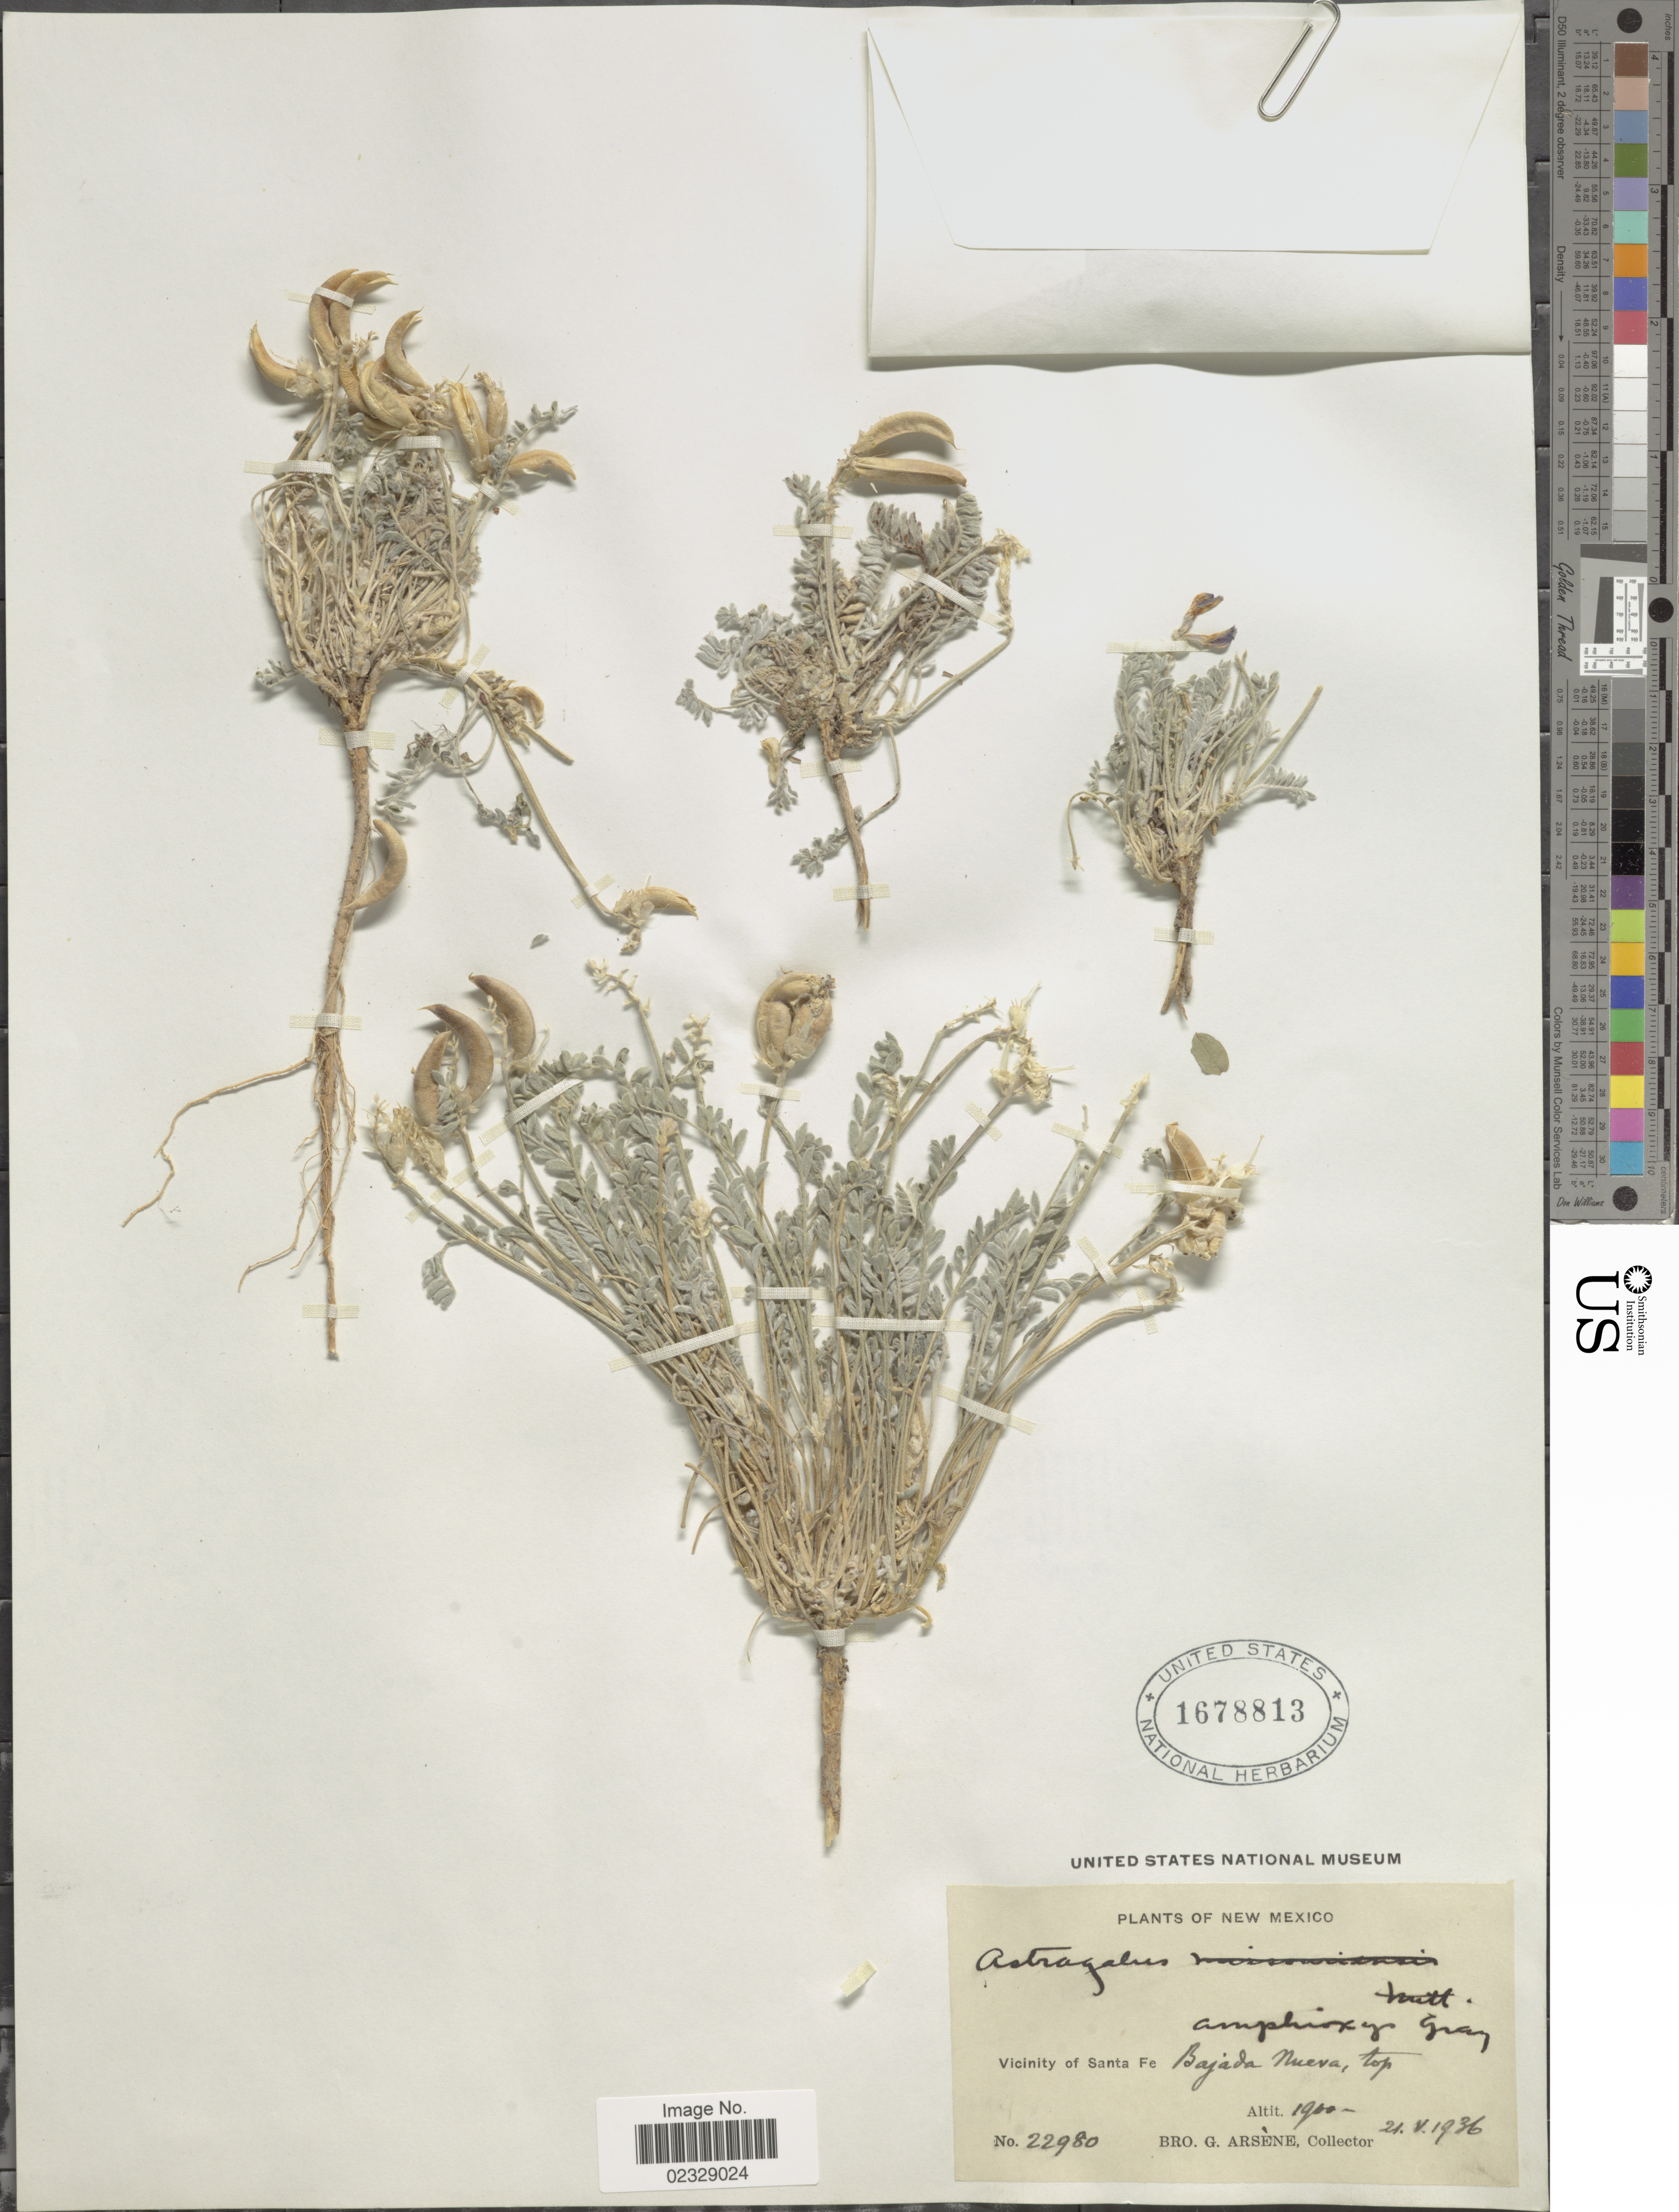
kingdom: Plantae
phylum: Tracheophyta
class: Magnoliopsida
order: Fabales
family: Fabaceae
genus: Astragalus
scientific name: Astragalus amphioxys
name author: A. Gray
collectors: Bro. G. Arsène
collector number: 22980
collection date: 1936-05-21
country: United States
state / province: New Mexico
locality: Vicinity of Santa fe Bajada Nueva, top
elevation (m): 1900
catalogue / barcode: US 1678813